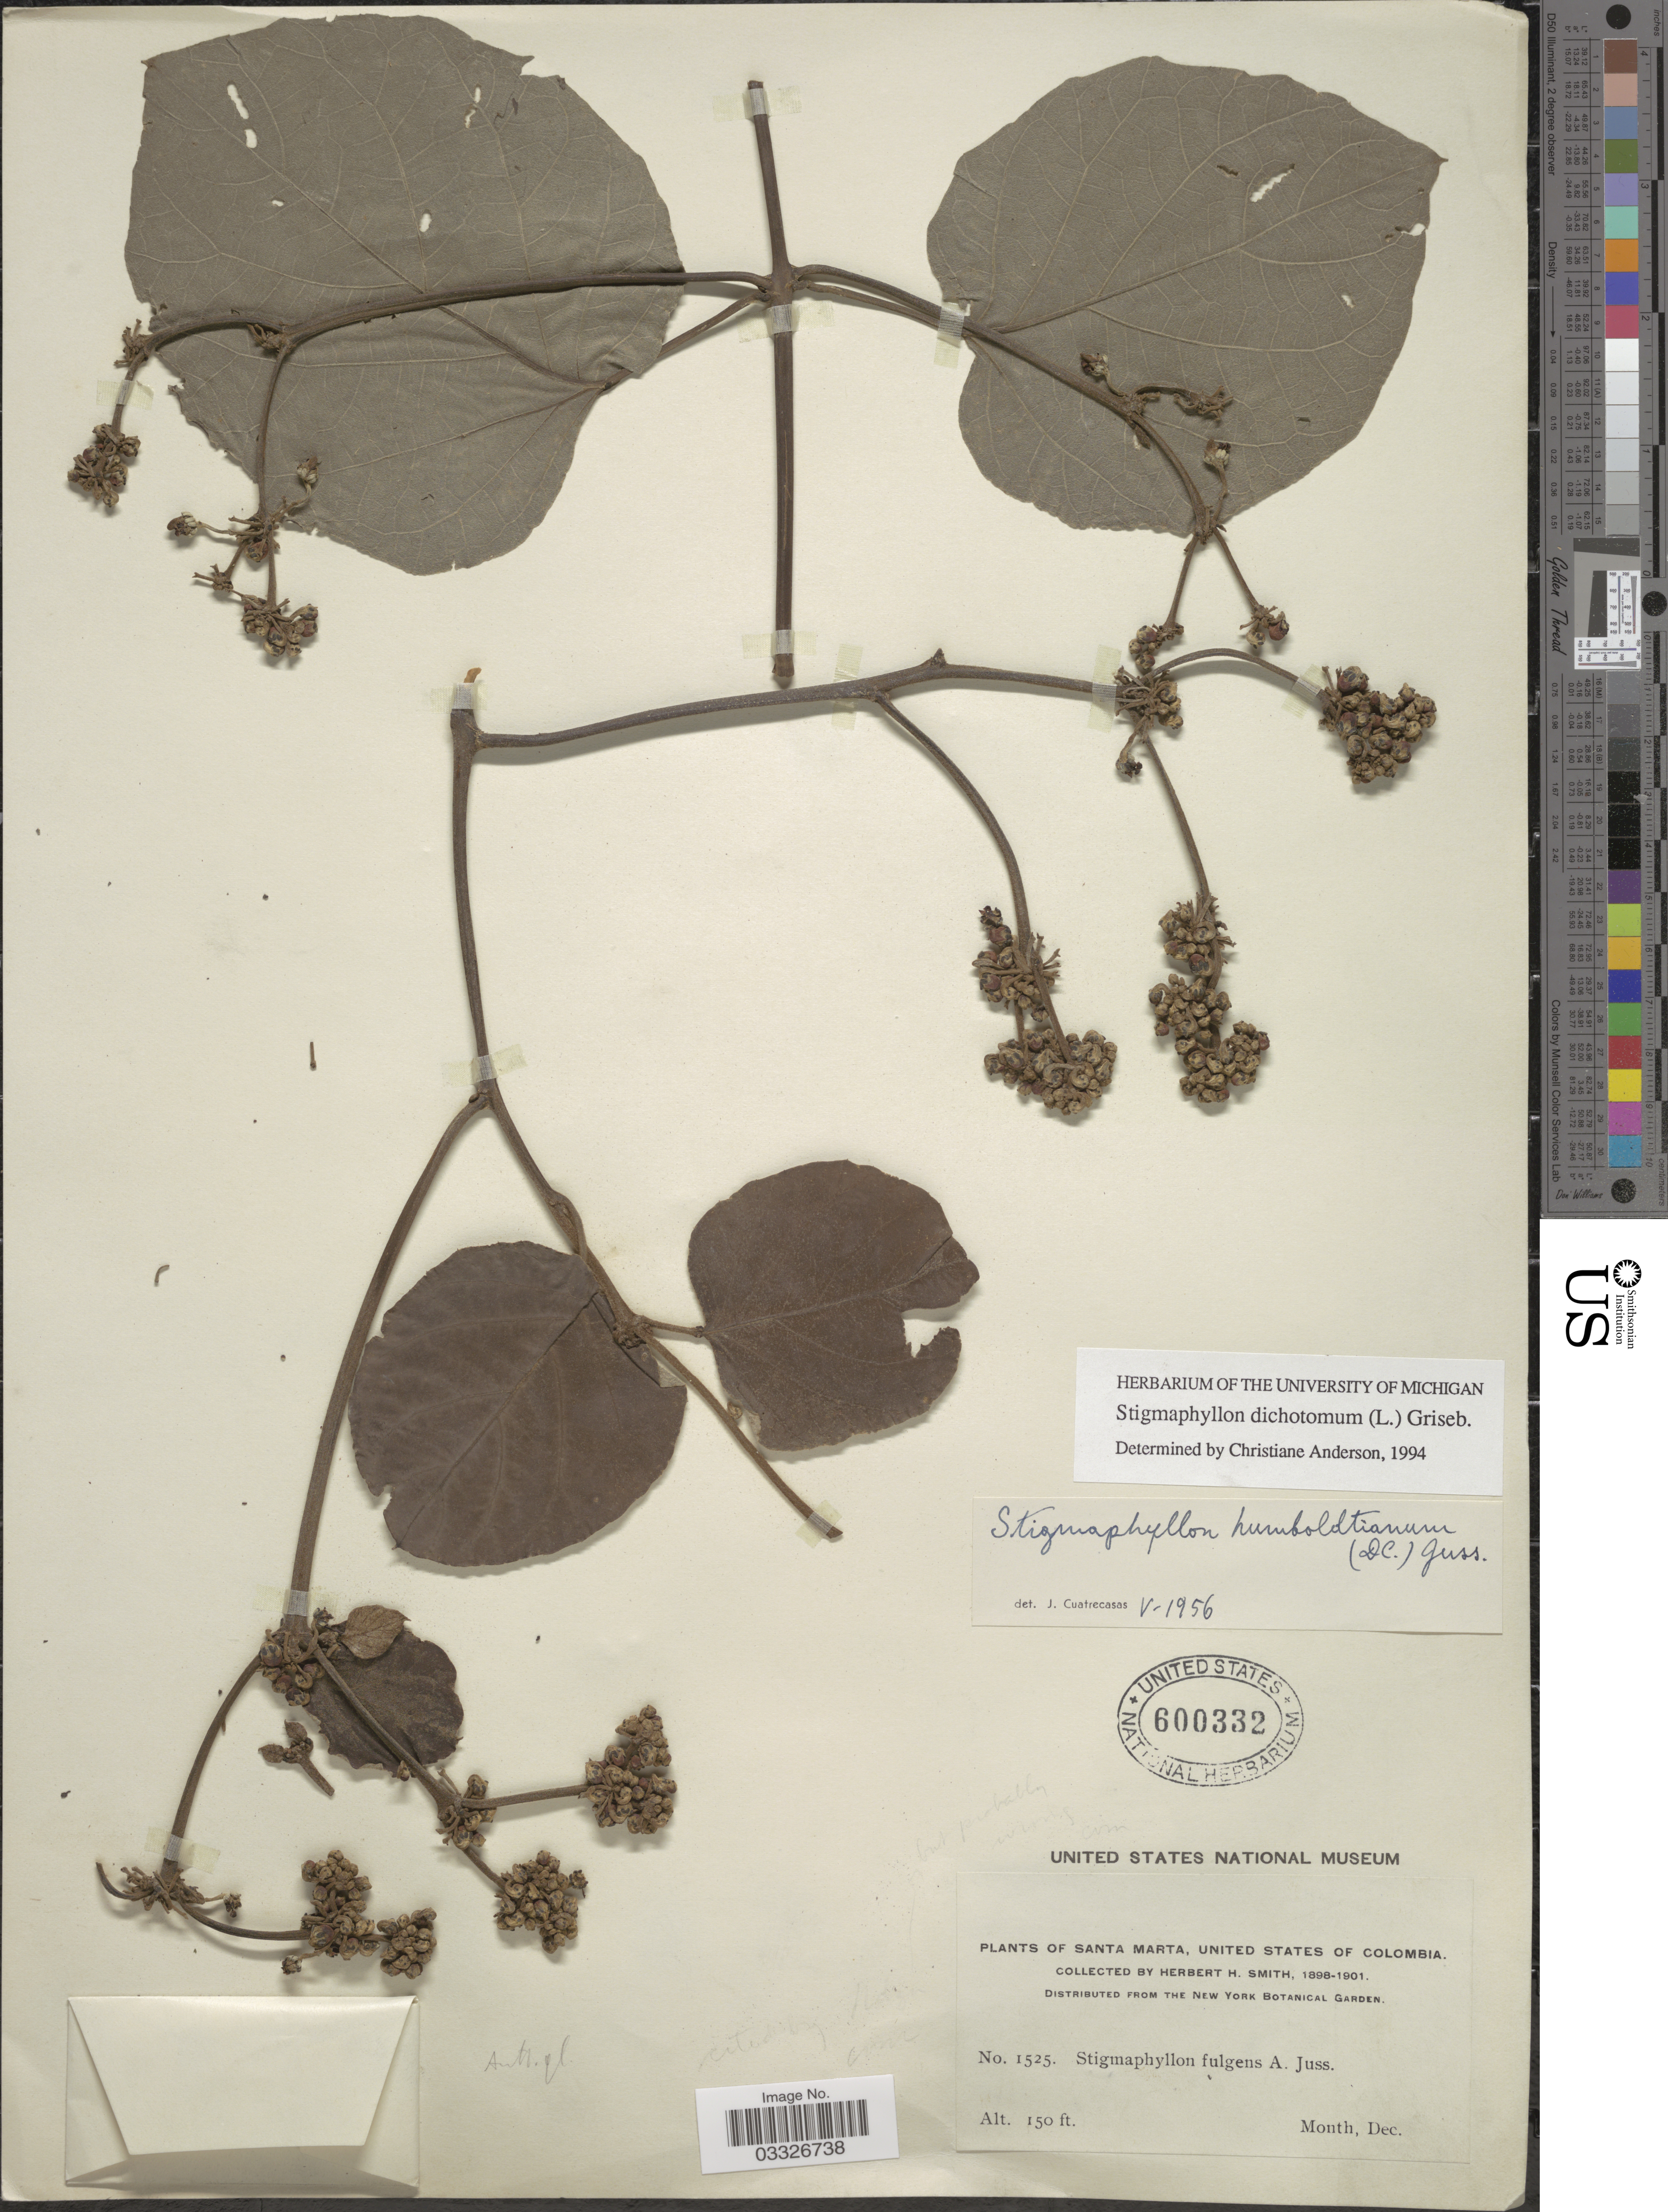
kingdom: Plantae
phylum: Tracheophyta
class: Magnoliopsida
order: Malpighiales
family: Malpighiaceae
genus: Stigmaphyllon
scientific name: Stigmaphyllon dichotomum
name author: Griseb.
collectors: Herbert H. Smith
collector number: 1525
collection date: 1898-12/1901-12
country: Colombia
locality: Santa Marta, United States of Colombia.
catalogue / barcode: US 600332